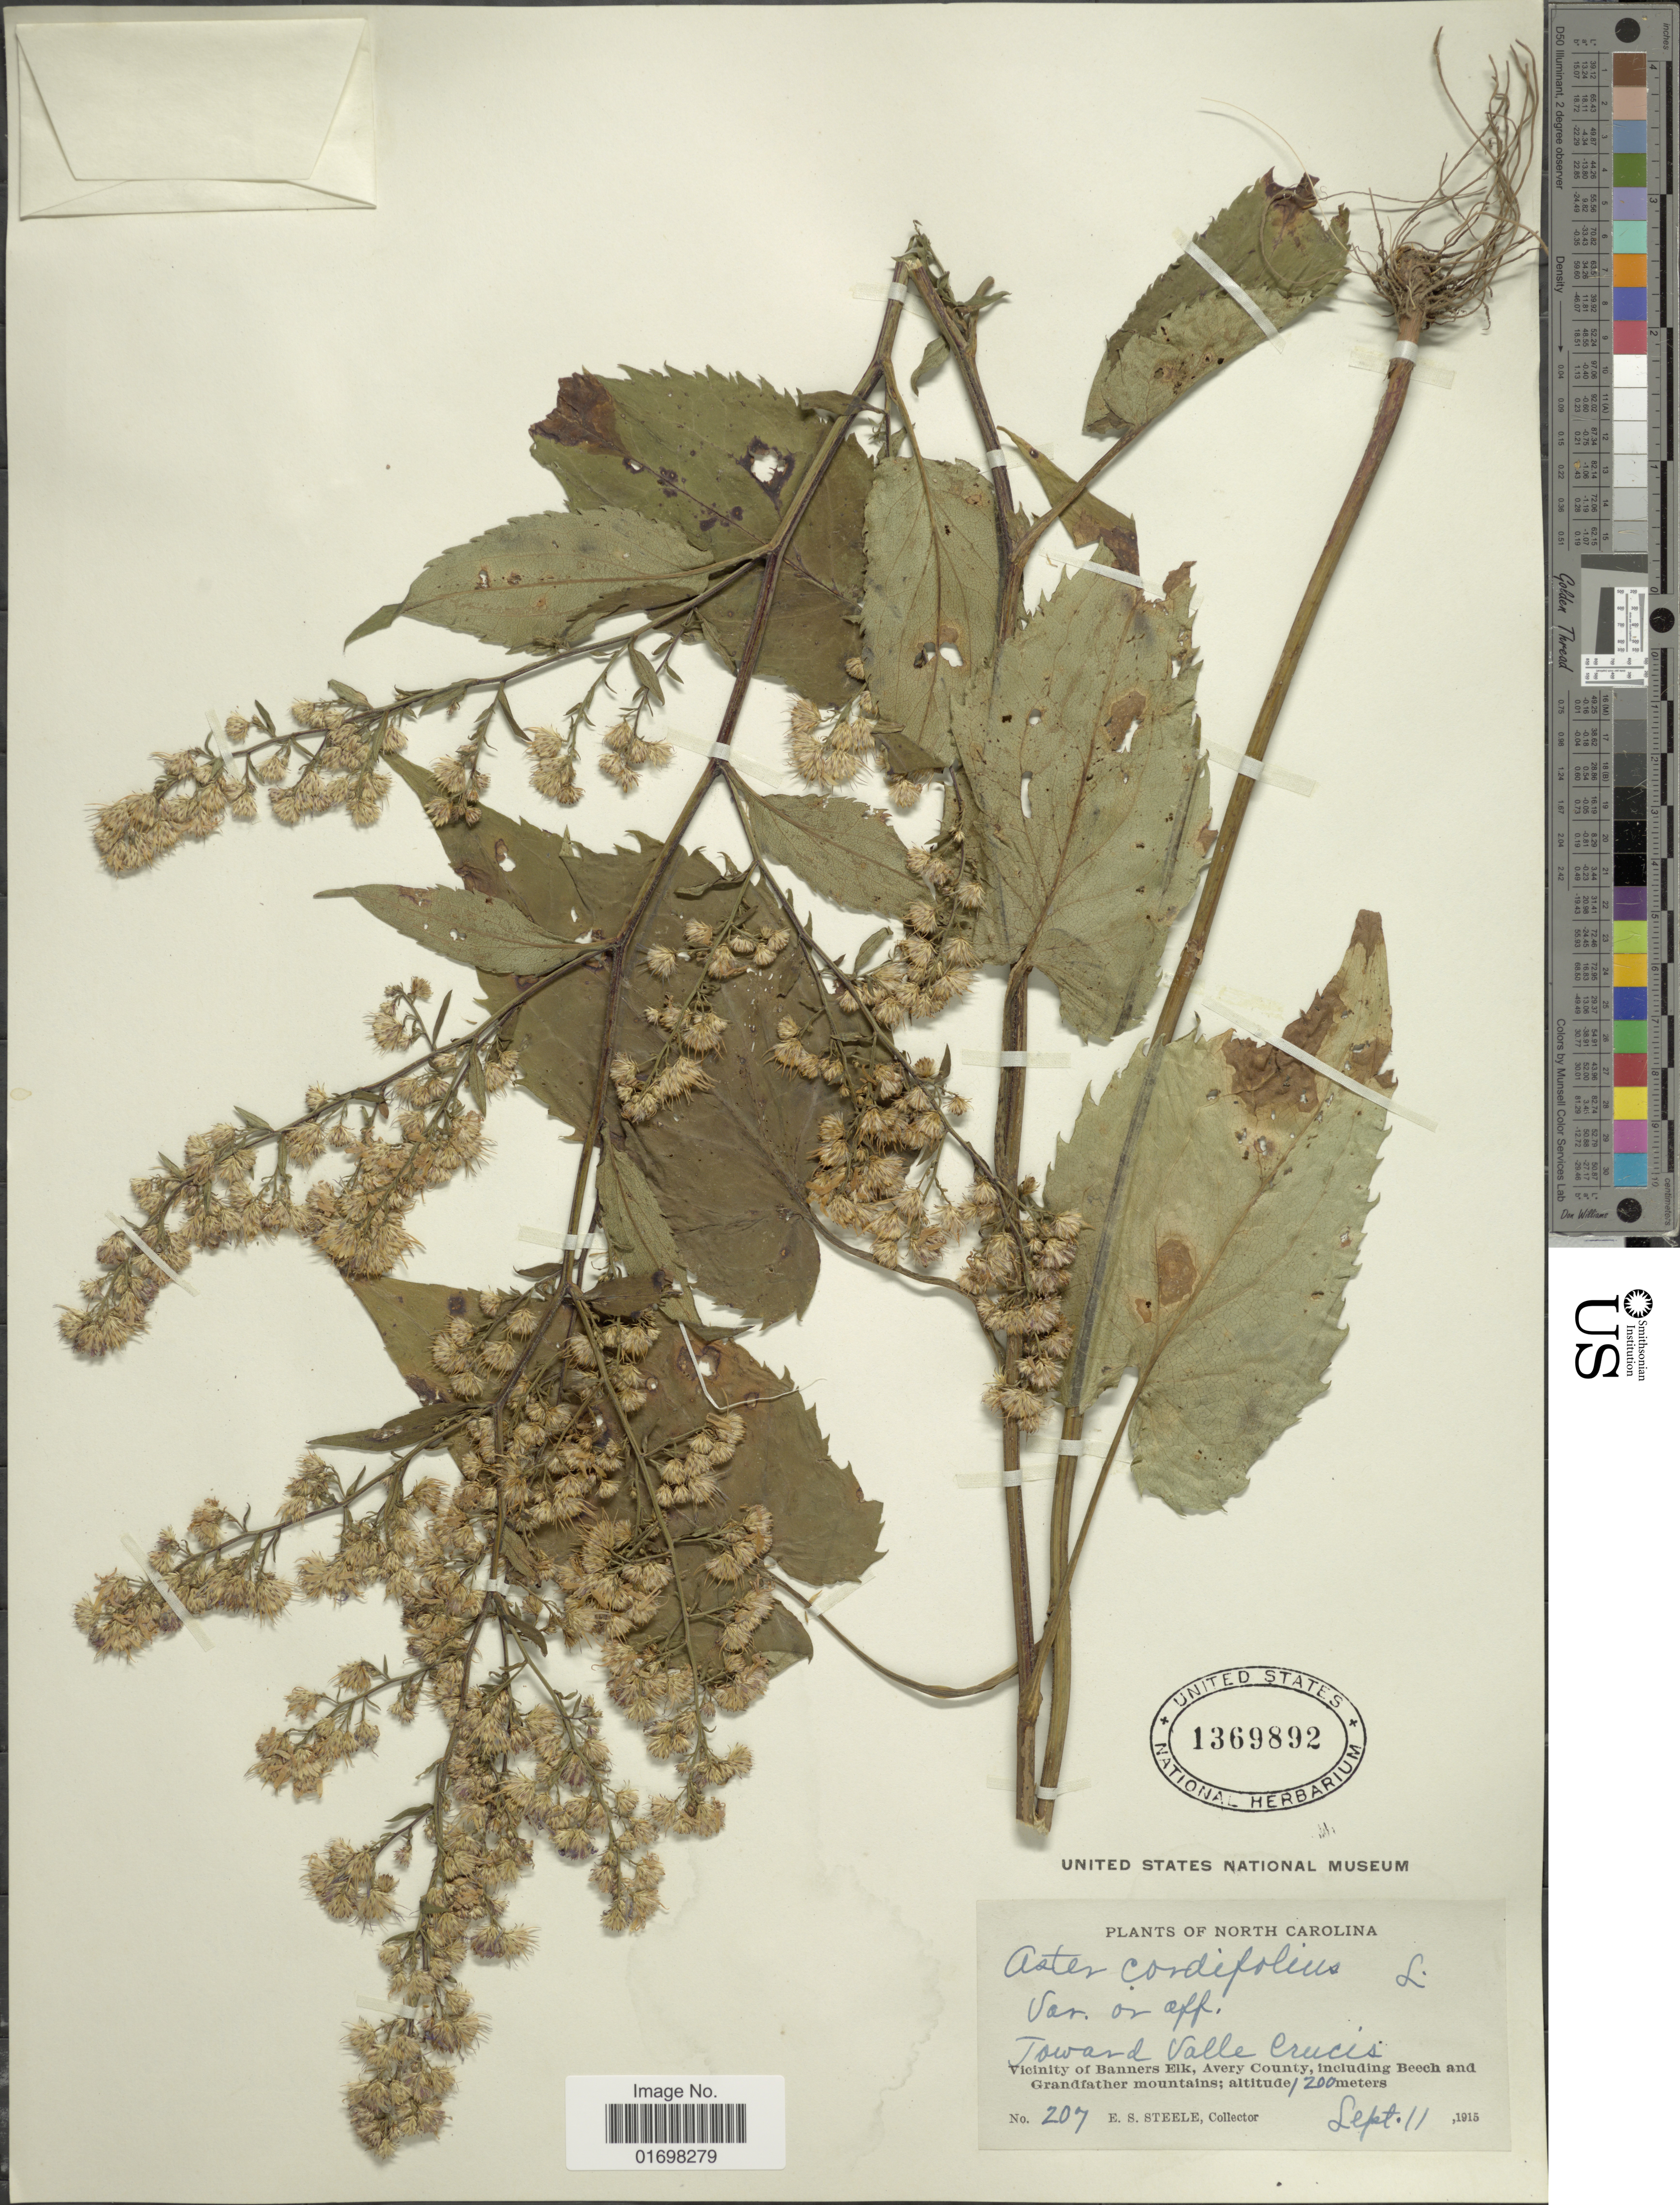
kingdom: Plantae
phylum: Tracheophyta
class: Magnoliopsida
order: Asterales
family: Asteraceae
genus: Symphyotrichum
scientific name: Symphyotrichum cordifolium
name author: (L.) G.L. Nesom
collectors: E. Steele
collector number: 207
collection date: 1915-09-11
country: United States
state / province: North Carolina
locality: Toward Valle Crucis. Vicinity of Banners Elk, Avery County, including Beech and Grandfather mountains.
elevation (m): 1200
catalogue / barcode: US 1369892